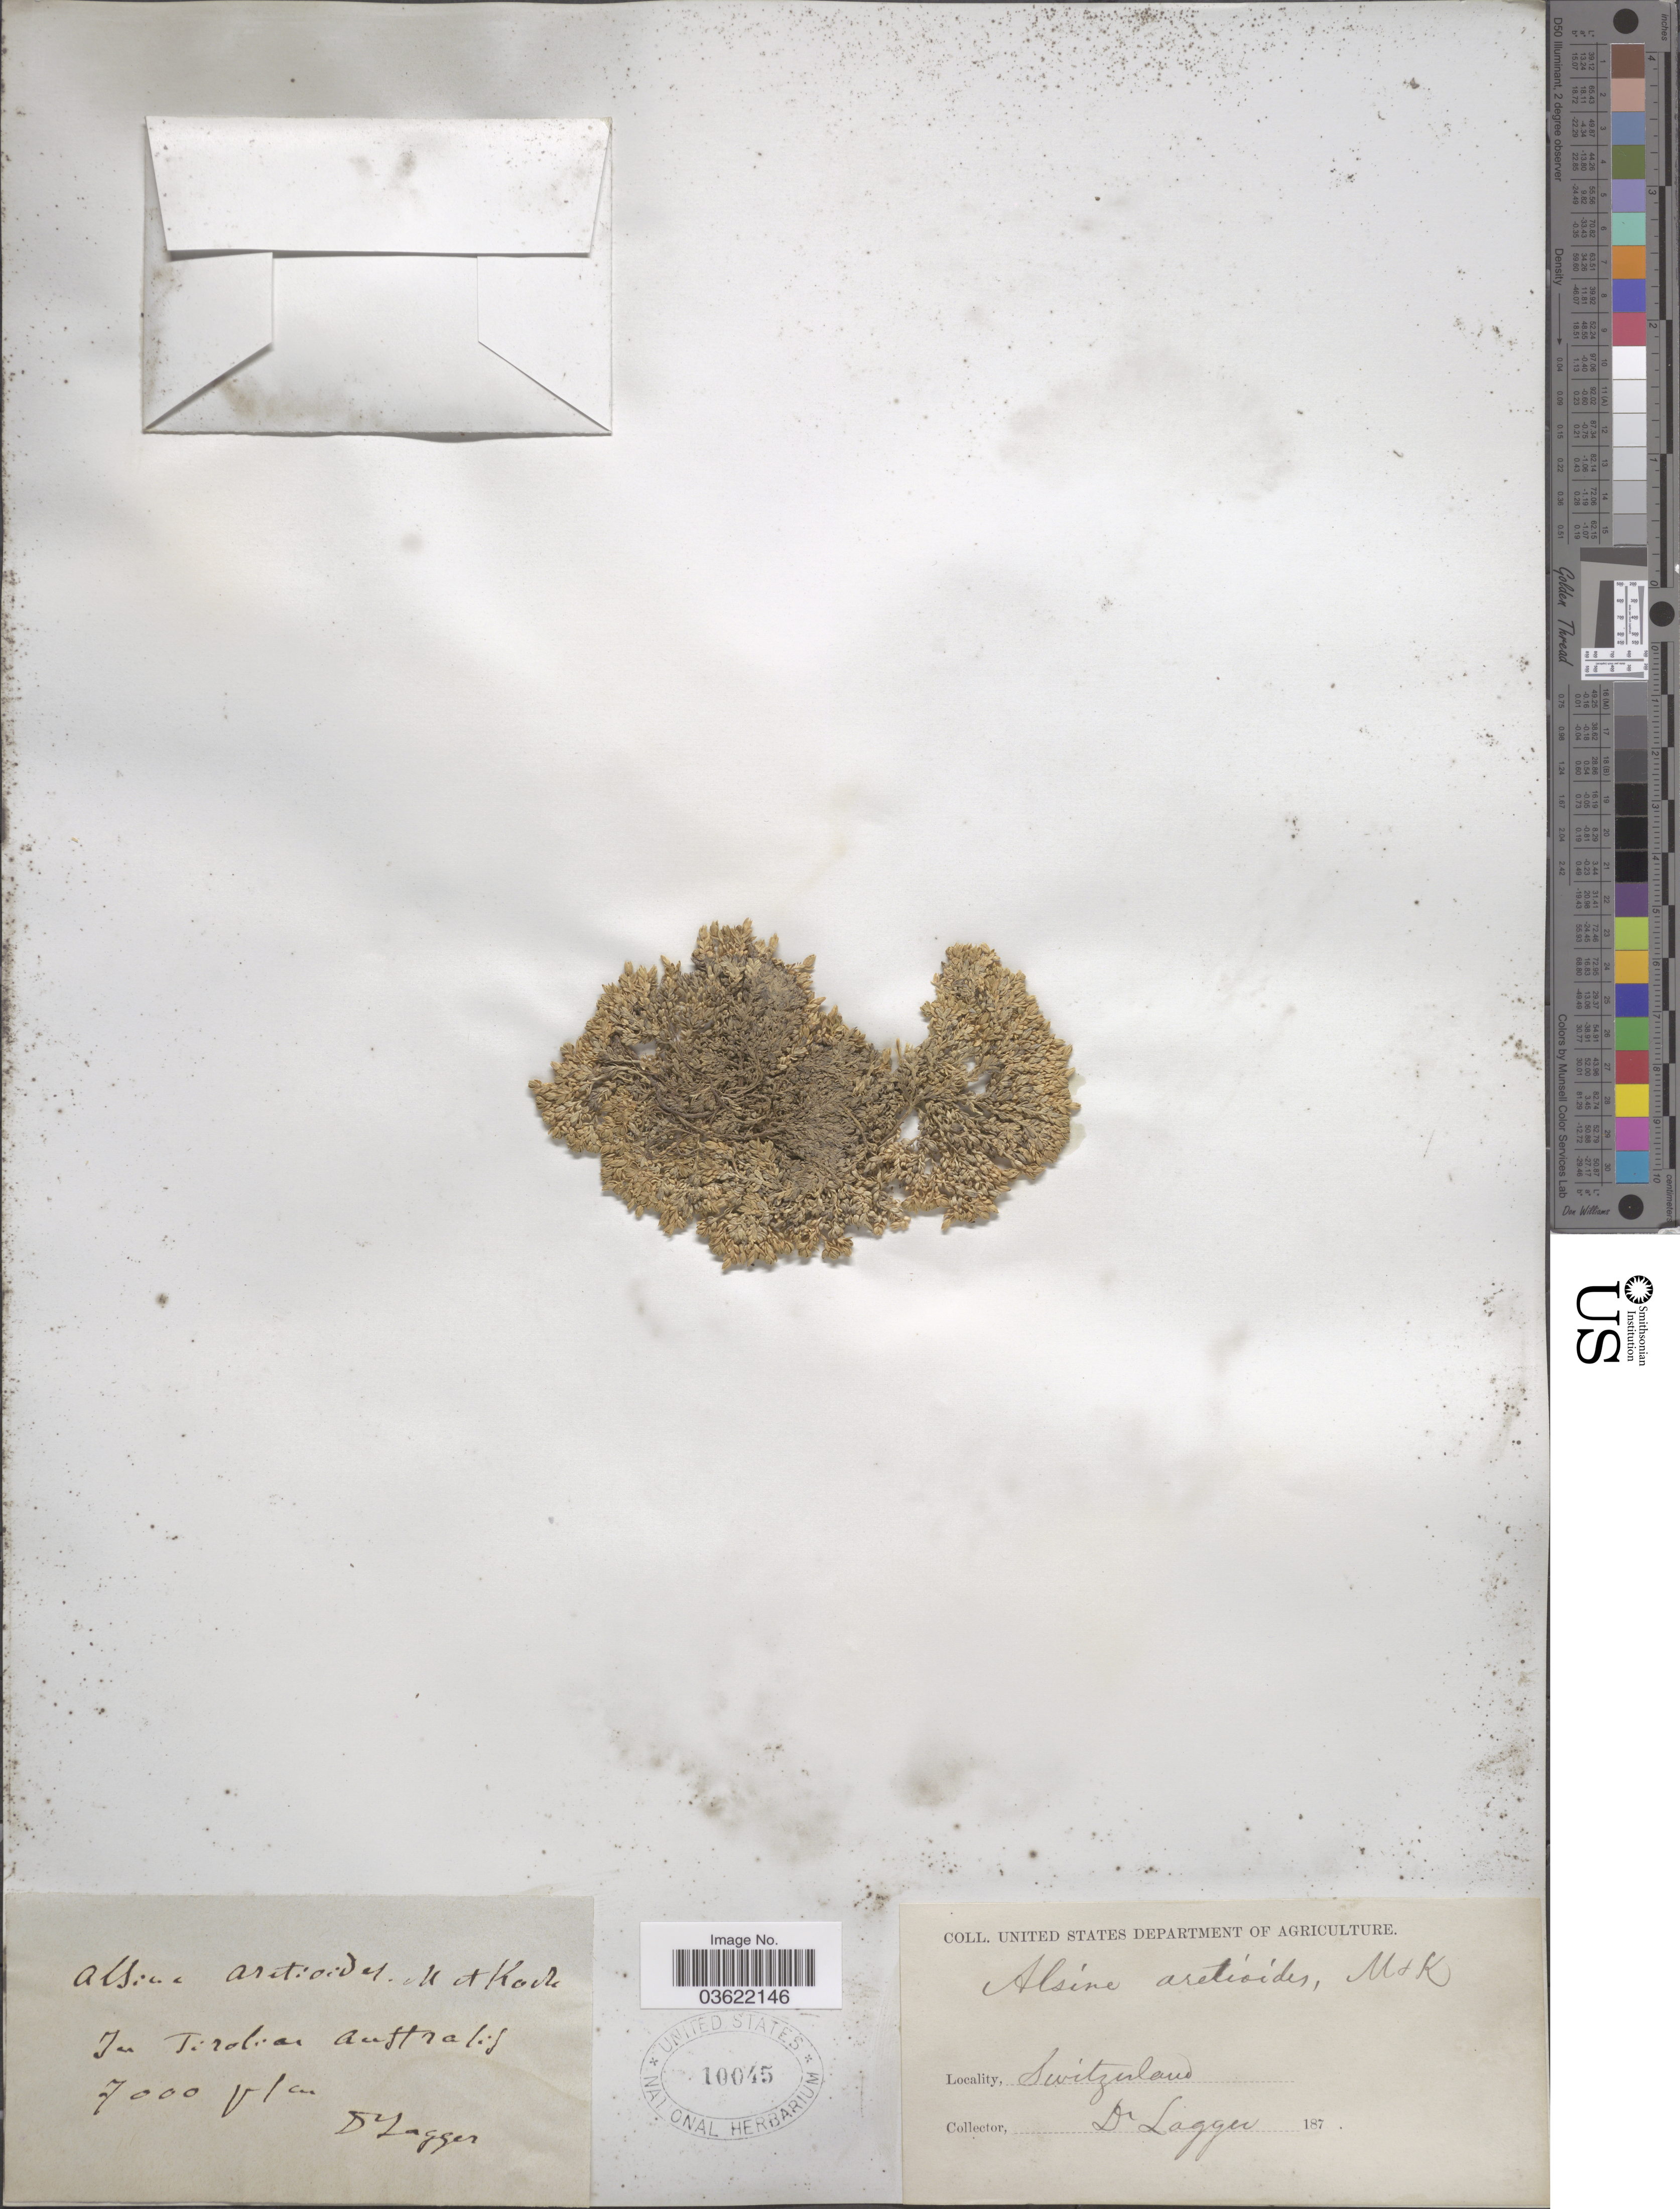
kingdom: Plantae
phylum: Tracheophyta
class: Magnoliopsida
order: Caryophyllales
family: Caryophyllaceae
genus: Facchinia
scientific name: Facchinia cherlerioides subsp. cherlerioides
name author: (Sieber) Dillenb. & Kadereit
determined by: Strong, Mark T., (BOT), Smithsonian Institution - National Museum of Natural History (UNITED STATES)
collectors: F. J. Lagger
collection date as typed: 187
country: Switzerland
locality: In Tiroliae australis.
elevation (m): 2134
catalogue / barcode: US 10045